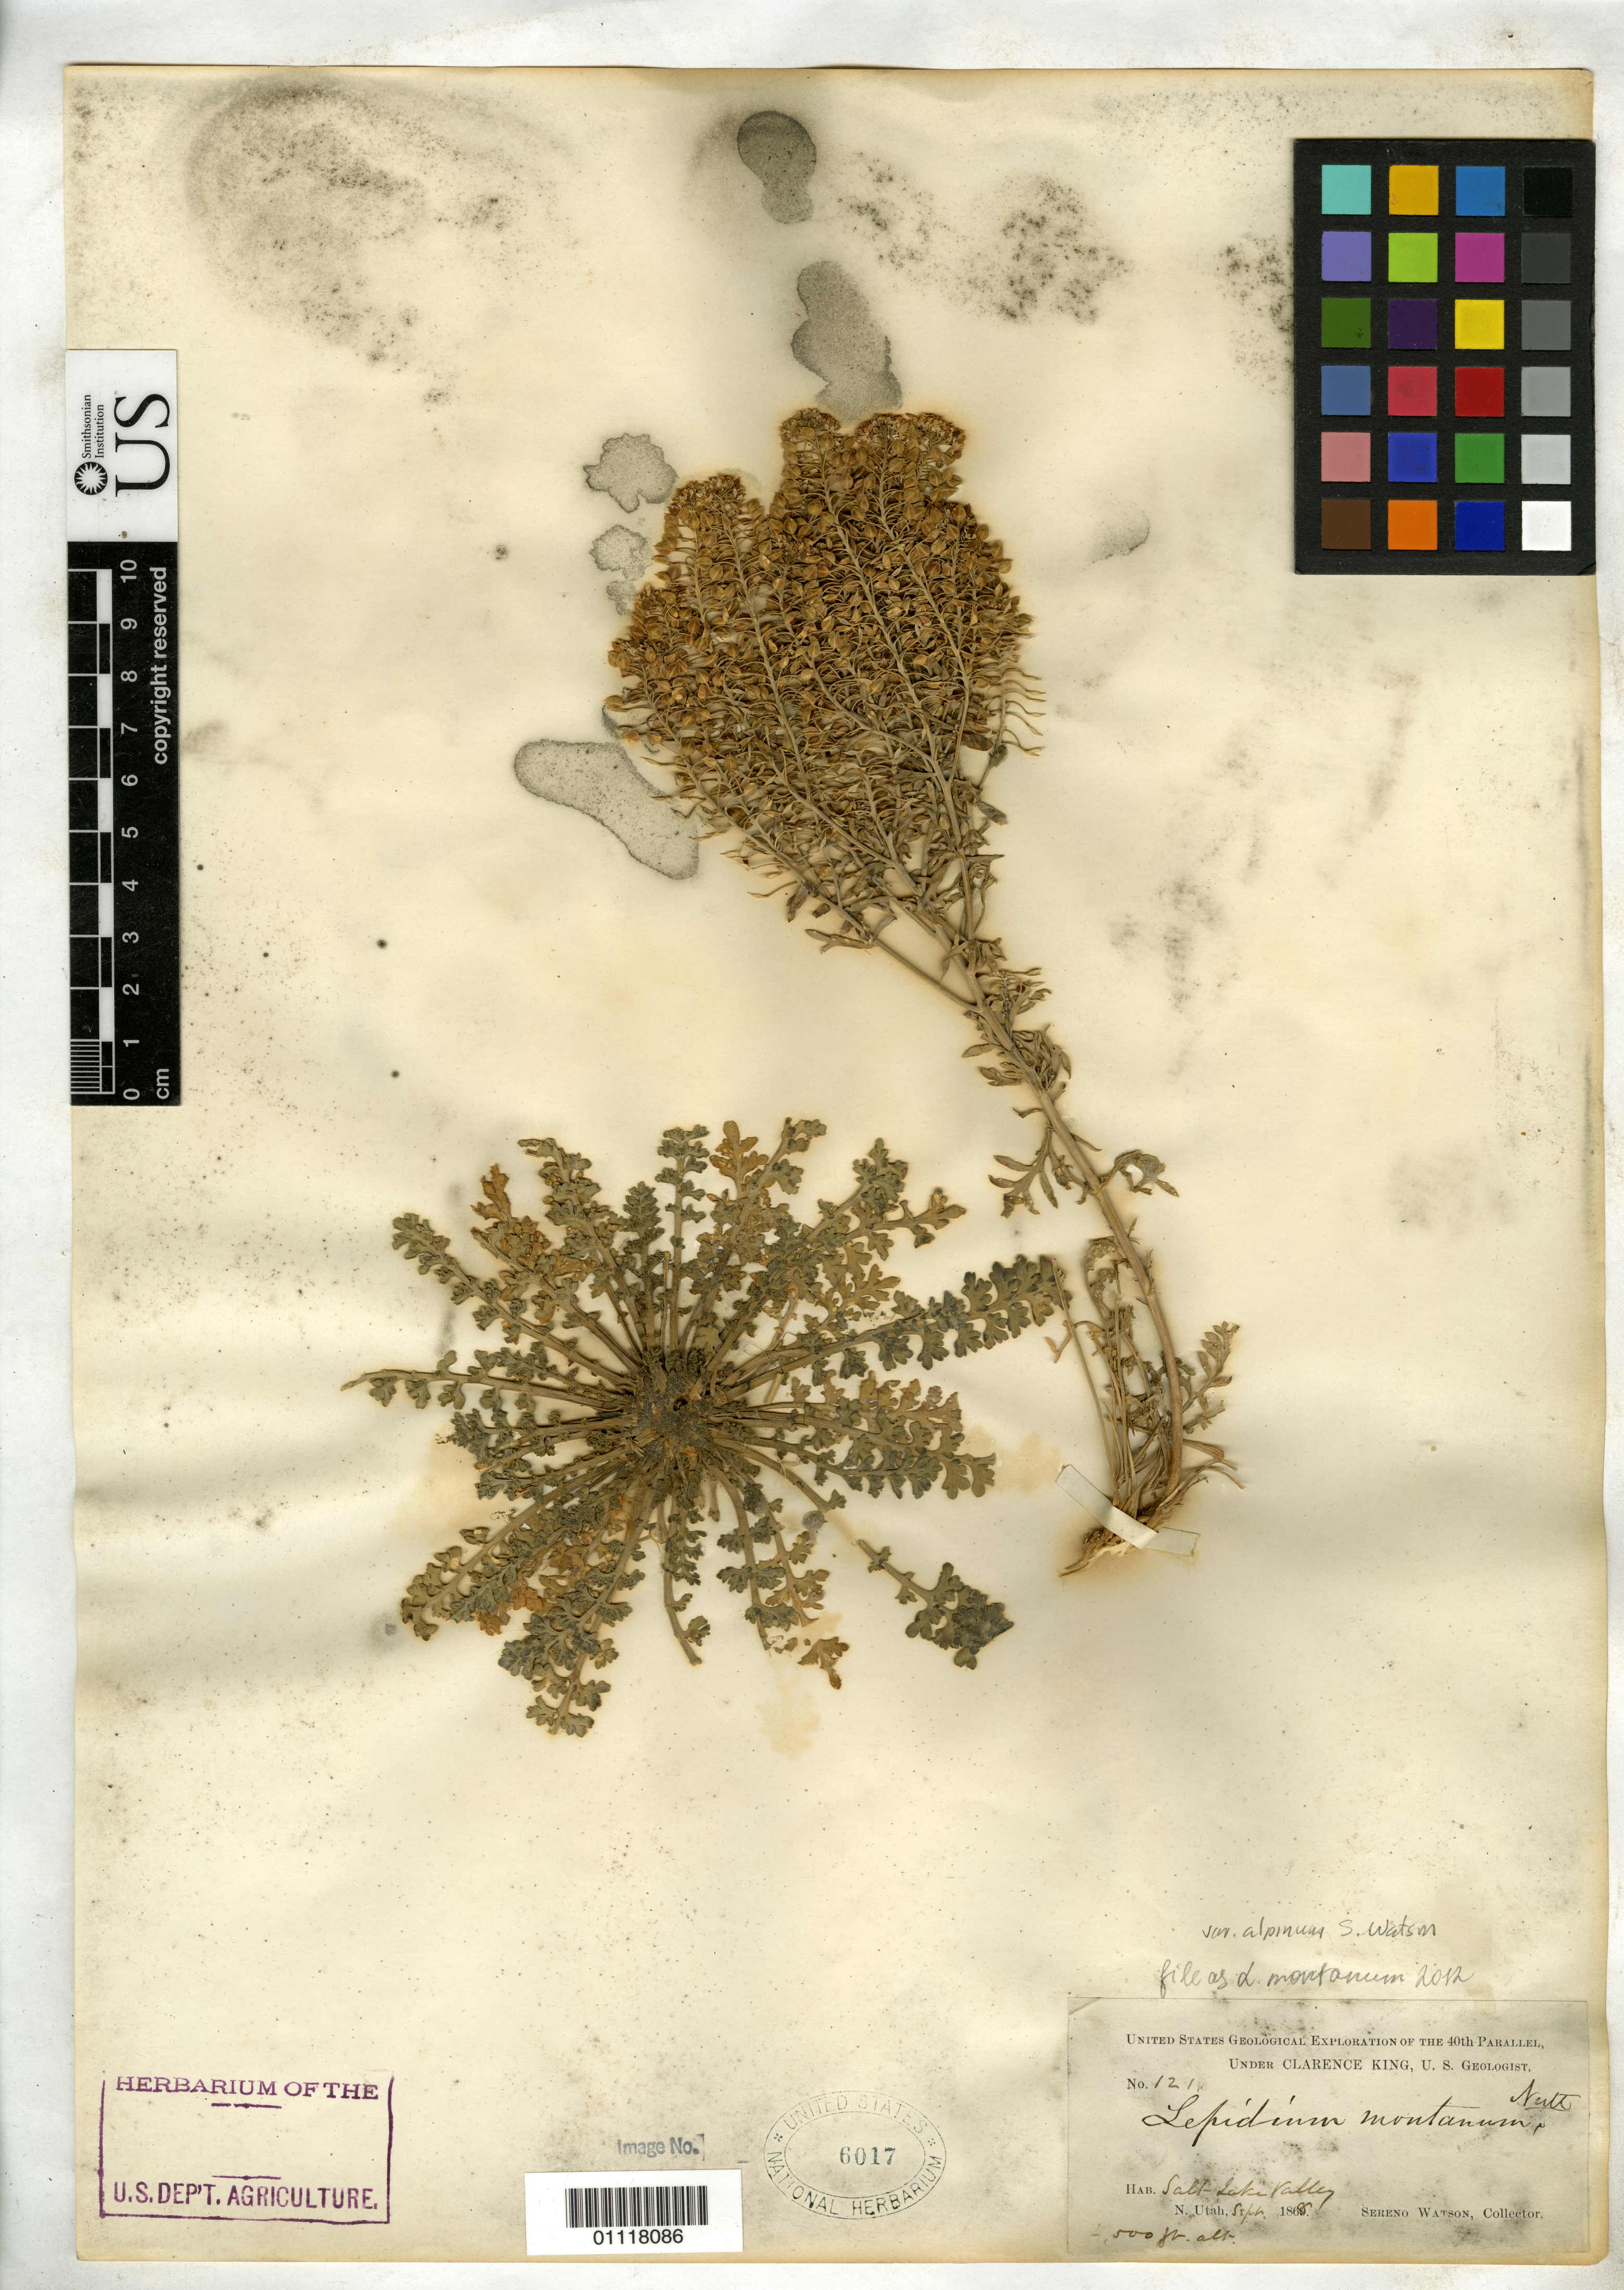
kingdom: Plantae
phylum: Tracheophyta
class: Magnoliopsida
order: Brassicales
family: Brassicaceae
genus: Lepidium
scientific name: Lepidium montanum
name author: Nutt.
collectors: S. Watson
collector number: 121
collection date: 1868-09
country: United States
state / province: Utah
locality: Salt Lake Valley, N. Utah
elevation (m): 152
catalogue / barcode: US 6017